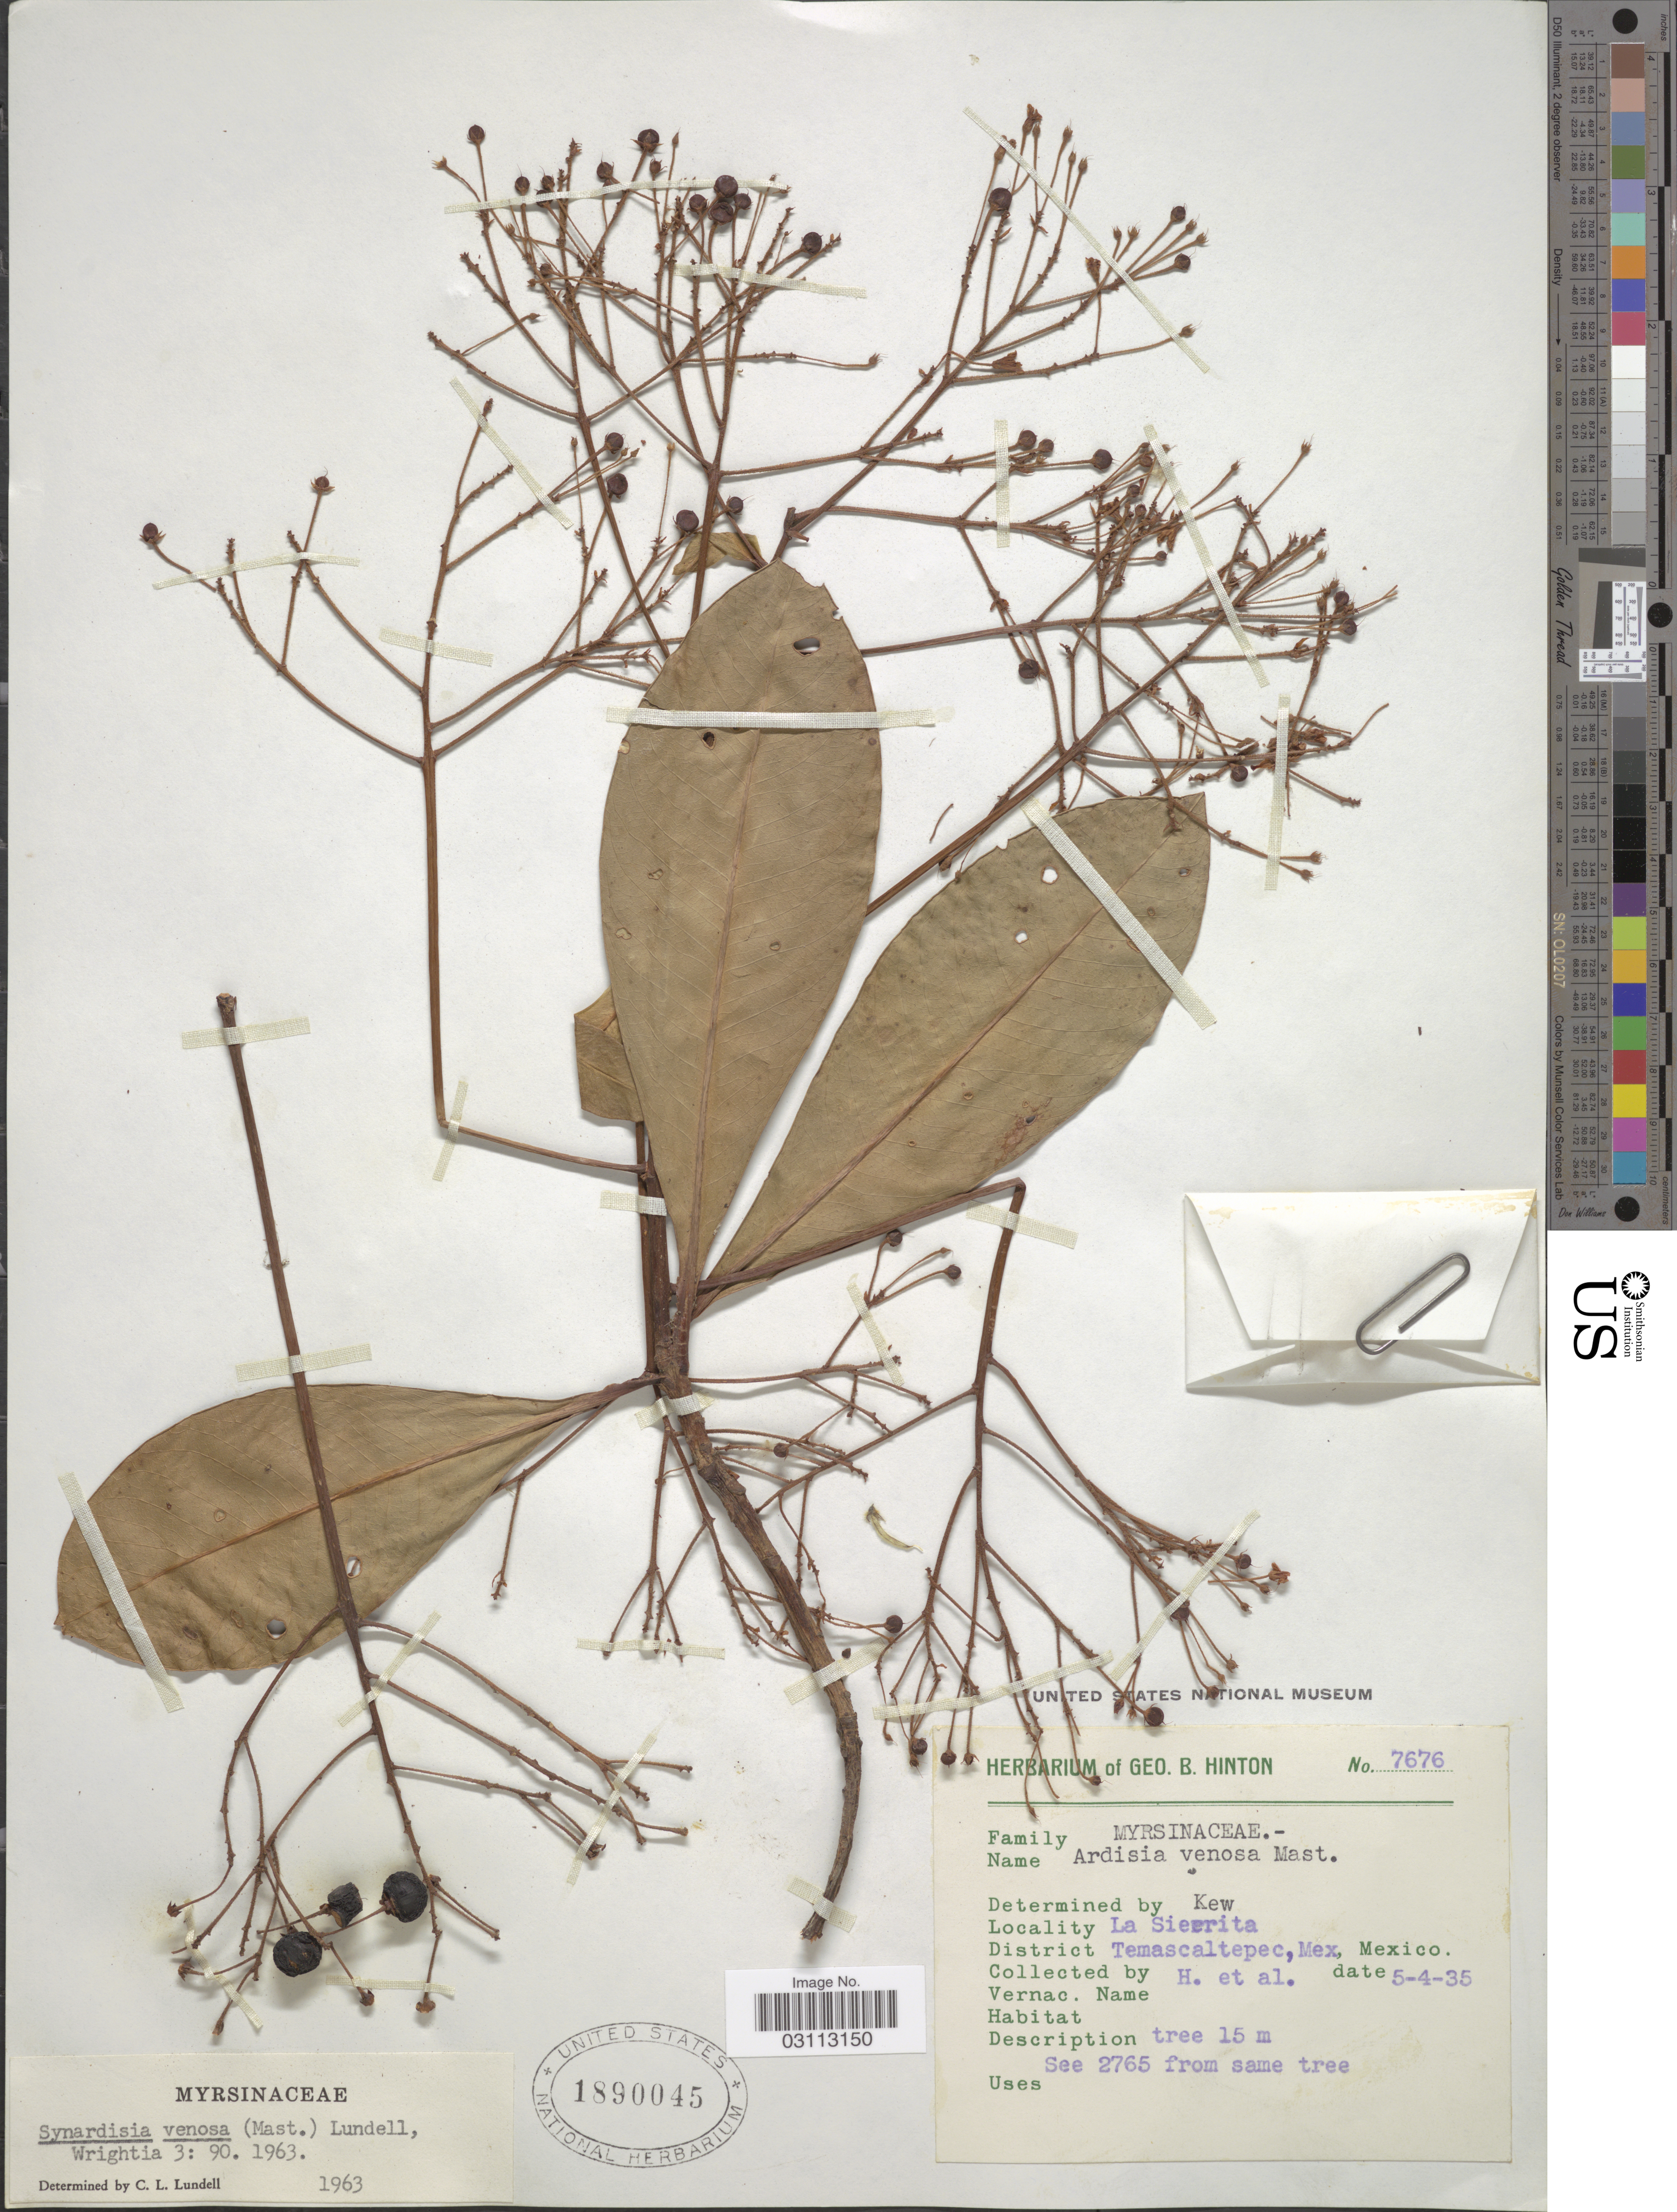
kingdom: Plantae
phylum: Tracheophyta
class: Magnoliopsida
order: Ericales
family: Primulaceae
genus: Synardisia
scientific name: Synardisia venosa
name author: (Mast.) Lundell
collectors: G. B. Hinton & et al.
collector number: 7676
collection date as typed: Transcribed d/m/y: 5/4/35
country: Mexico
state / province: México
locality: La Sierrita. District Temascaltepec, Mex.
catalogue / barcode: US 1890045